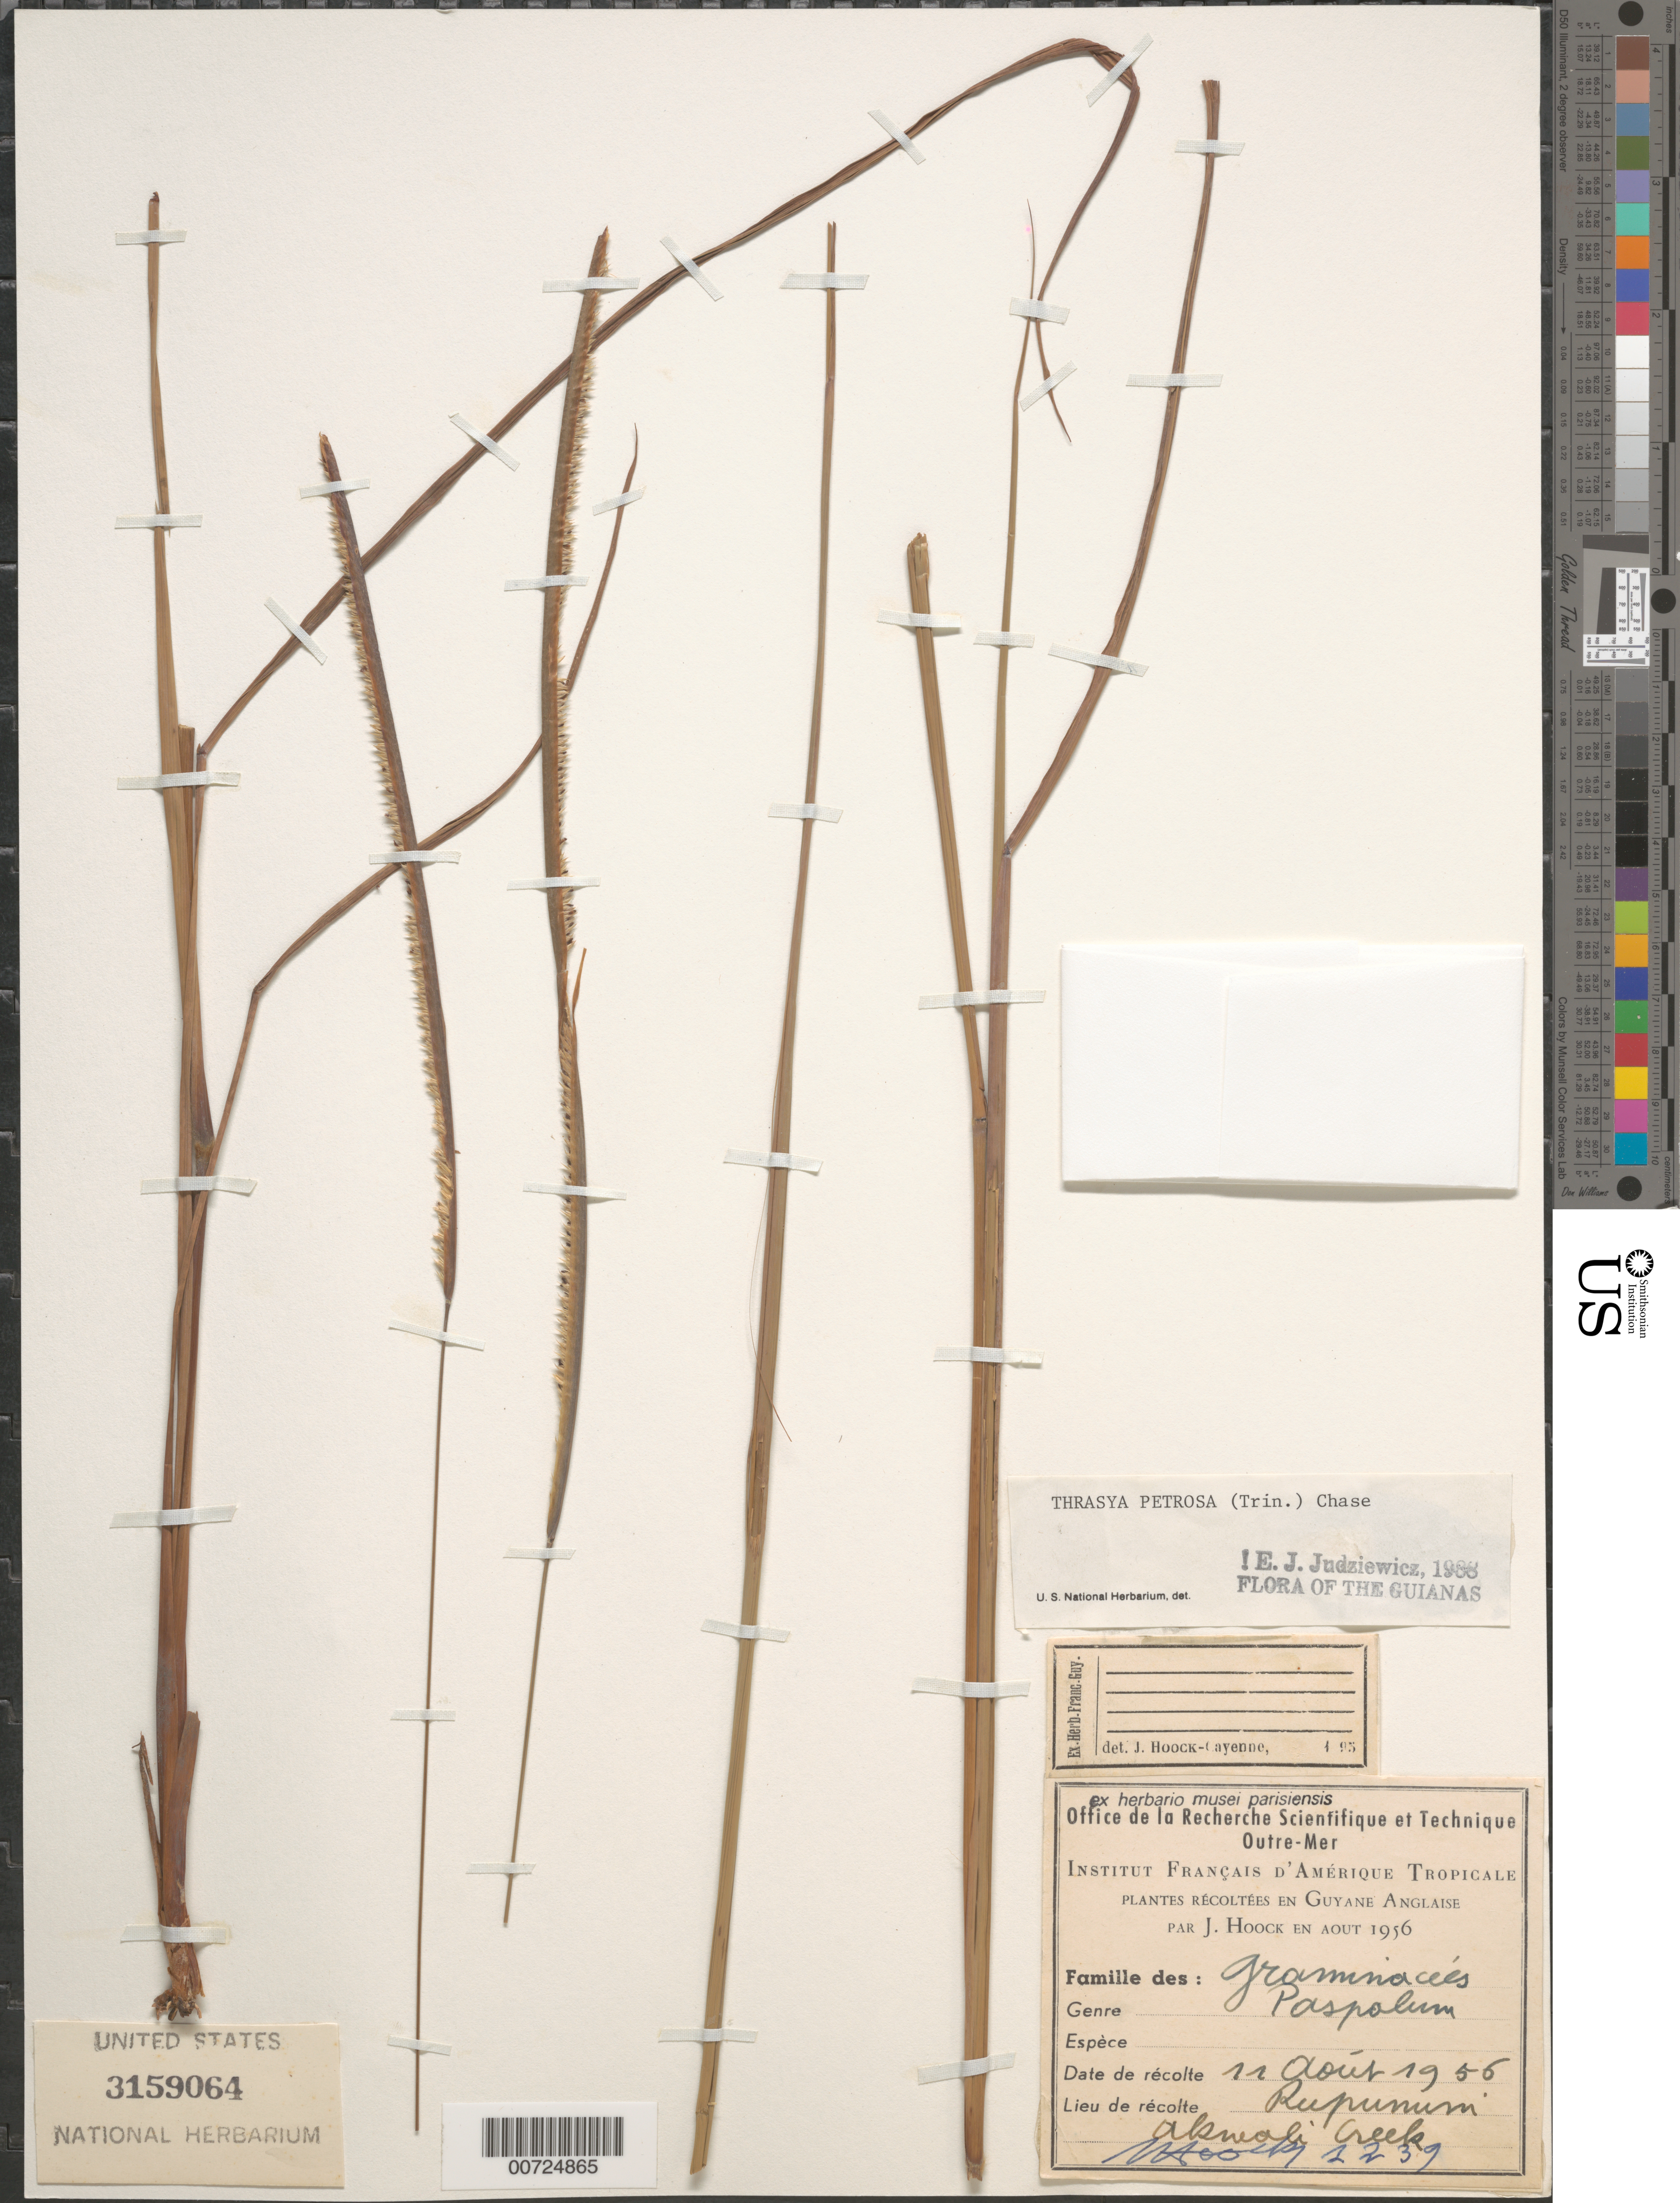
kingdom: Plantae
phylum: Tracheophyta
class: Liliopsida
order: Poales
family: Poaceae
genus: Paspalum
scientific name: Paspalum foliiforme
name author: S. Denham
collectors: J. Hoock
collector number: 1239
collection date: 1956-08-11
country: French Guiana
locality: Guianas. Rupununi Akmali Creek.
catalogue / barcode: US 3159064